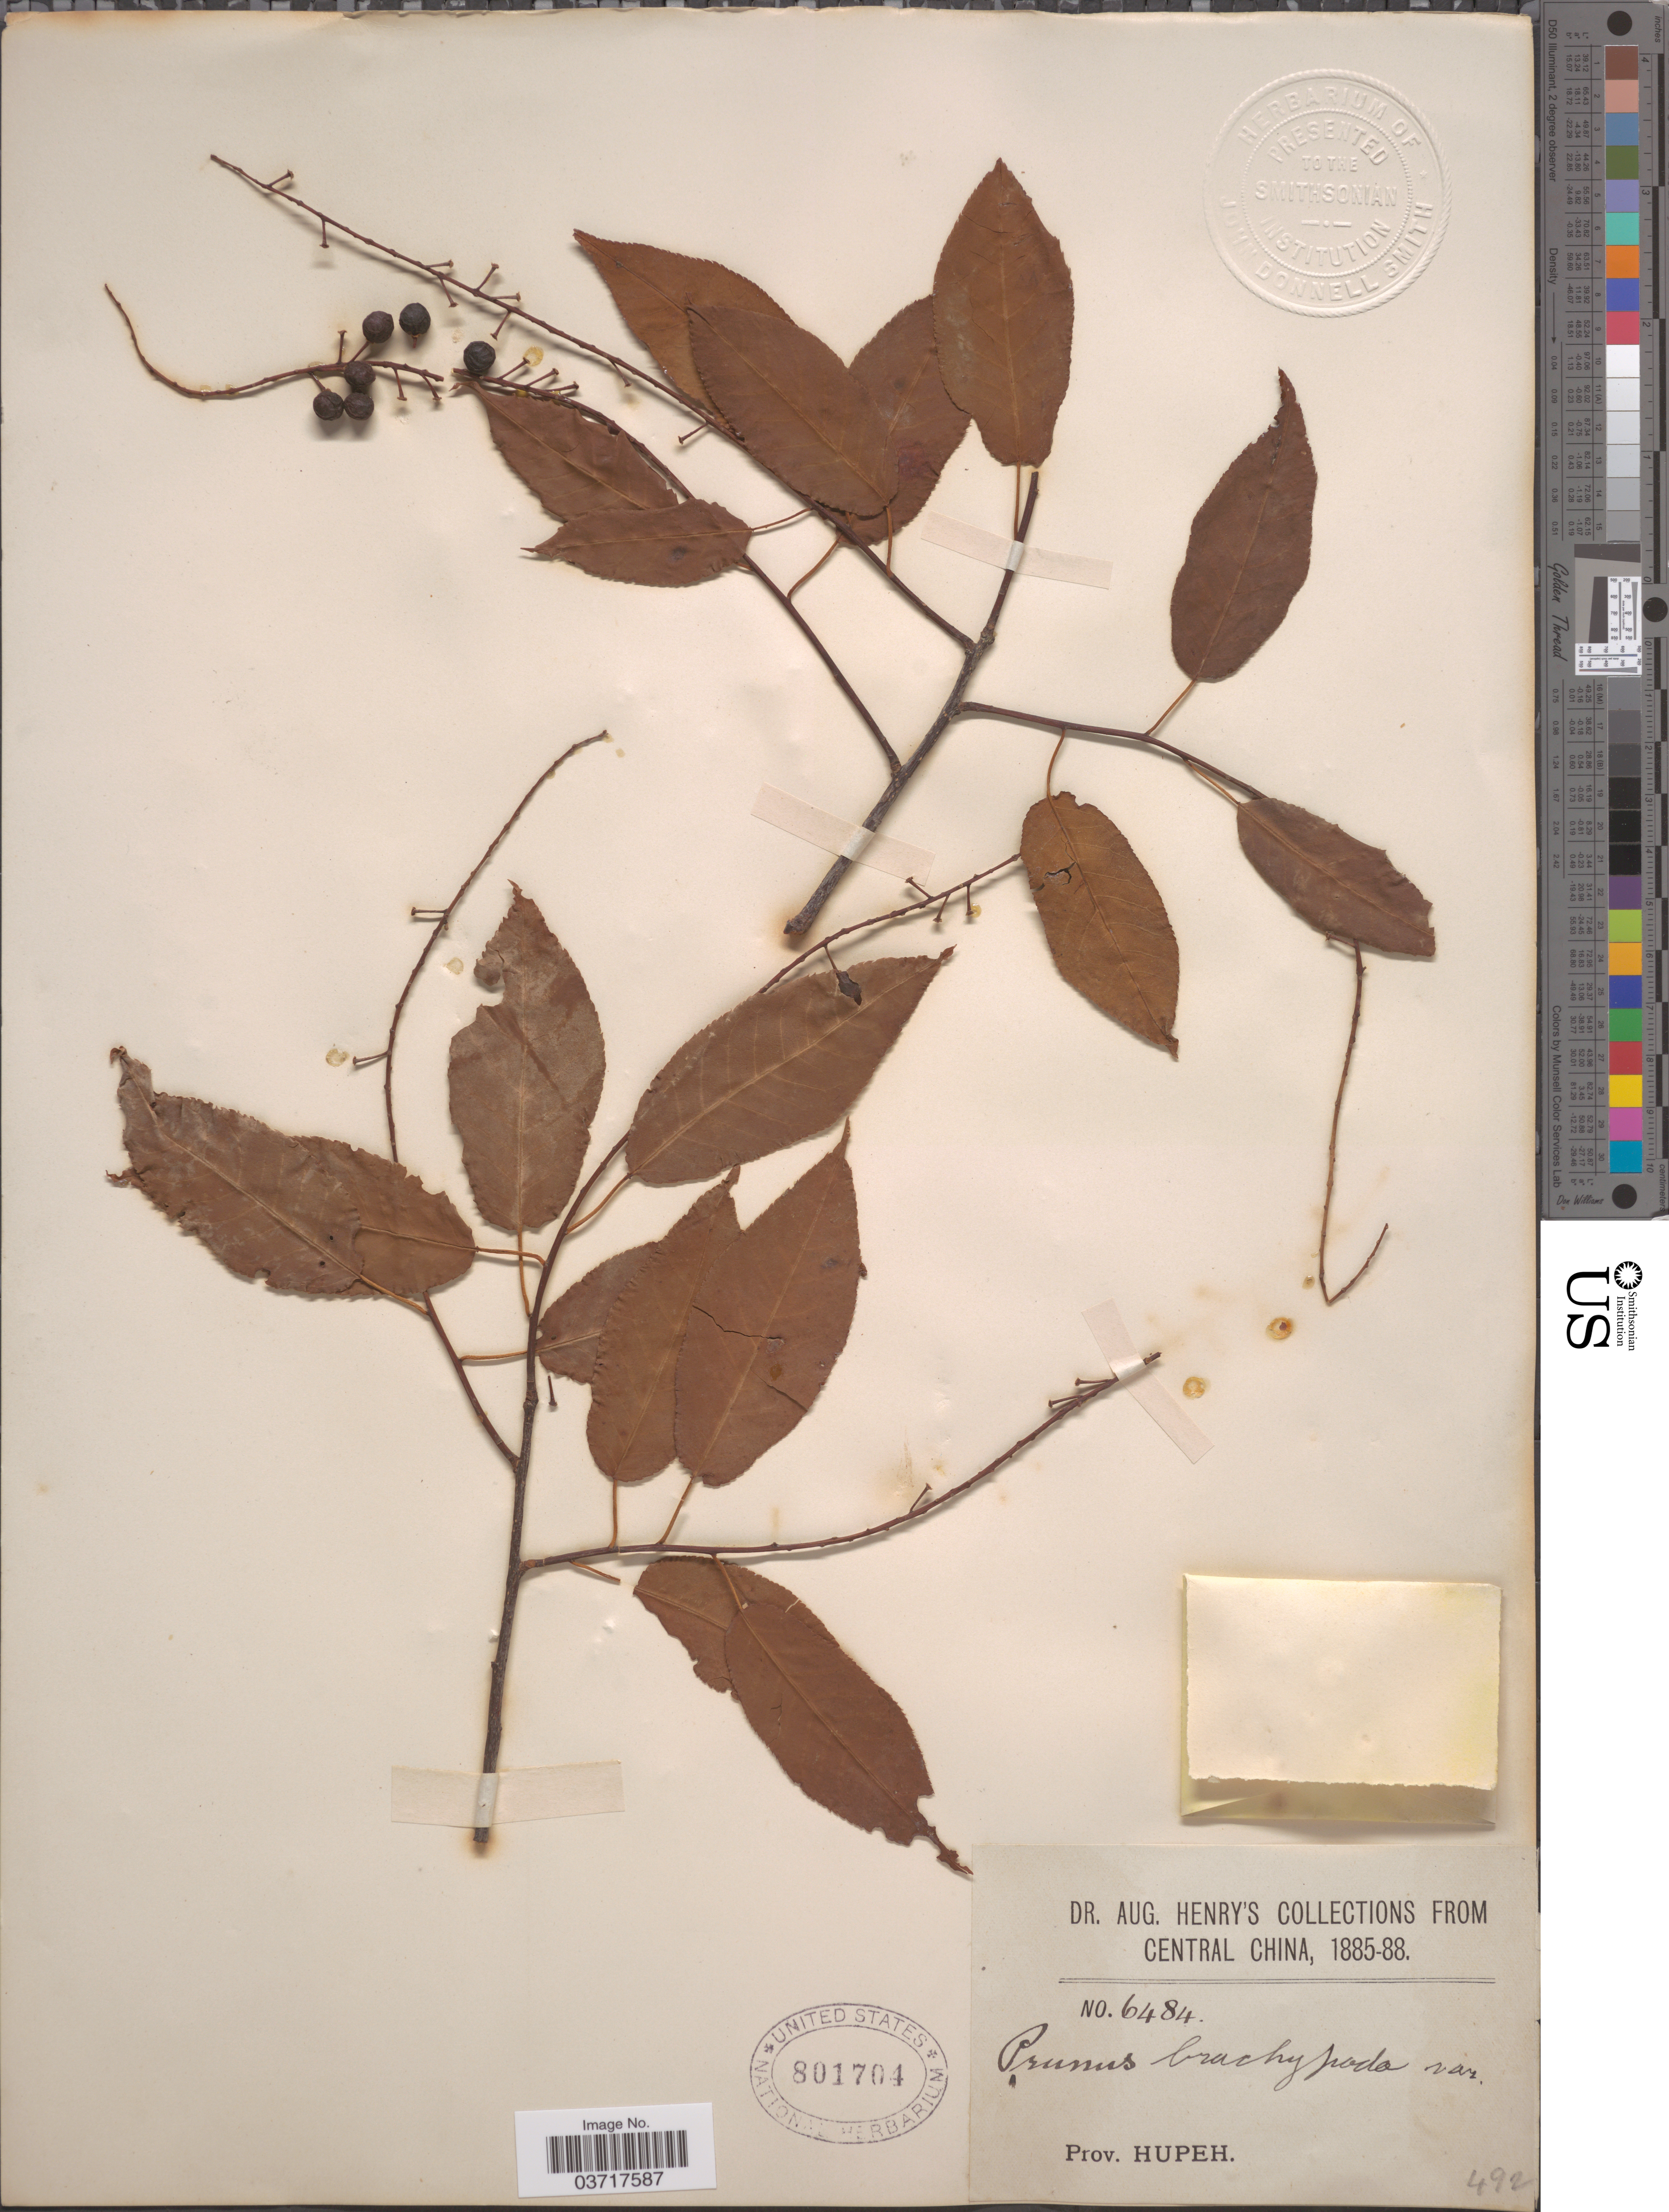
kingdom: Plantae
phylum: Tracheophyta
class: Magnoliopsida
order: Rosales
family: Rosaceae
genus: Prunus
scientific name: Prunus brachypoda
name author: Batalin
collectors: A. Henry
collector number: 6484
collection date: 1885/1888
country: China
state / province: Hubei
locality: Central China. Prov. Hupeh.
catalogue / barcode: US 801704